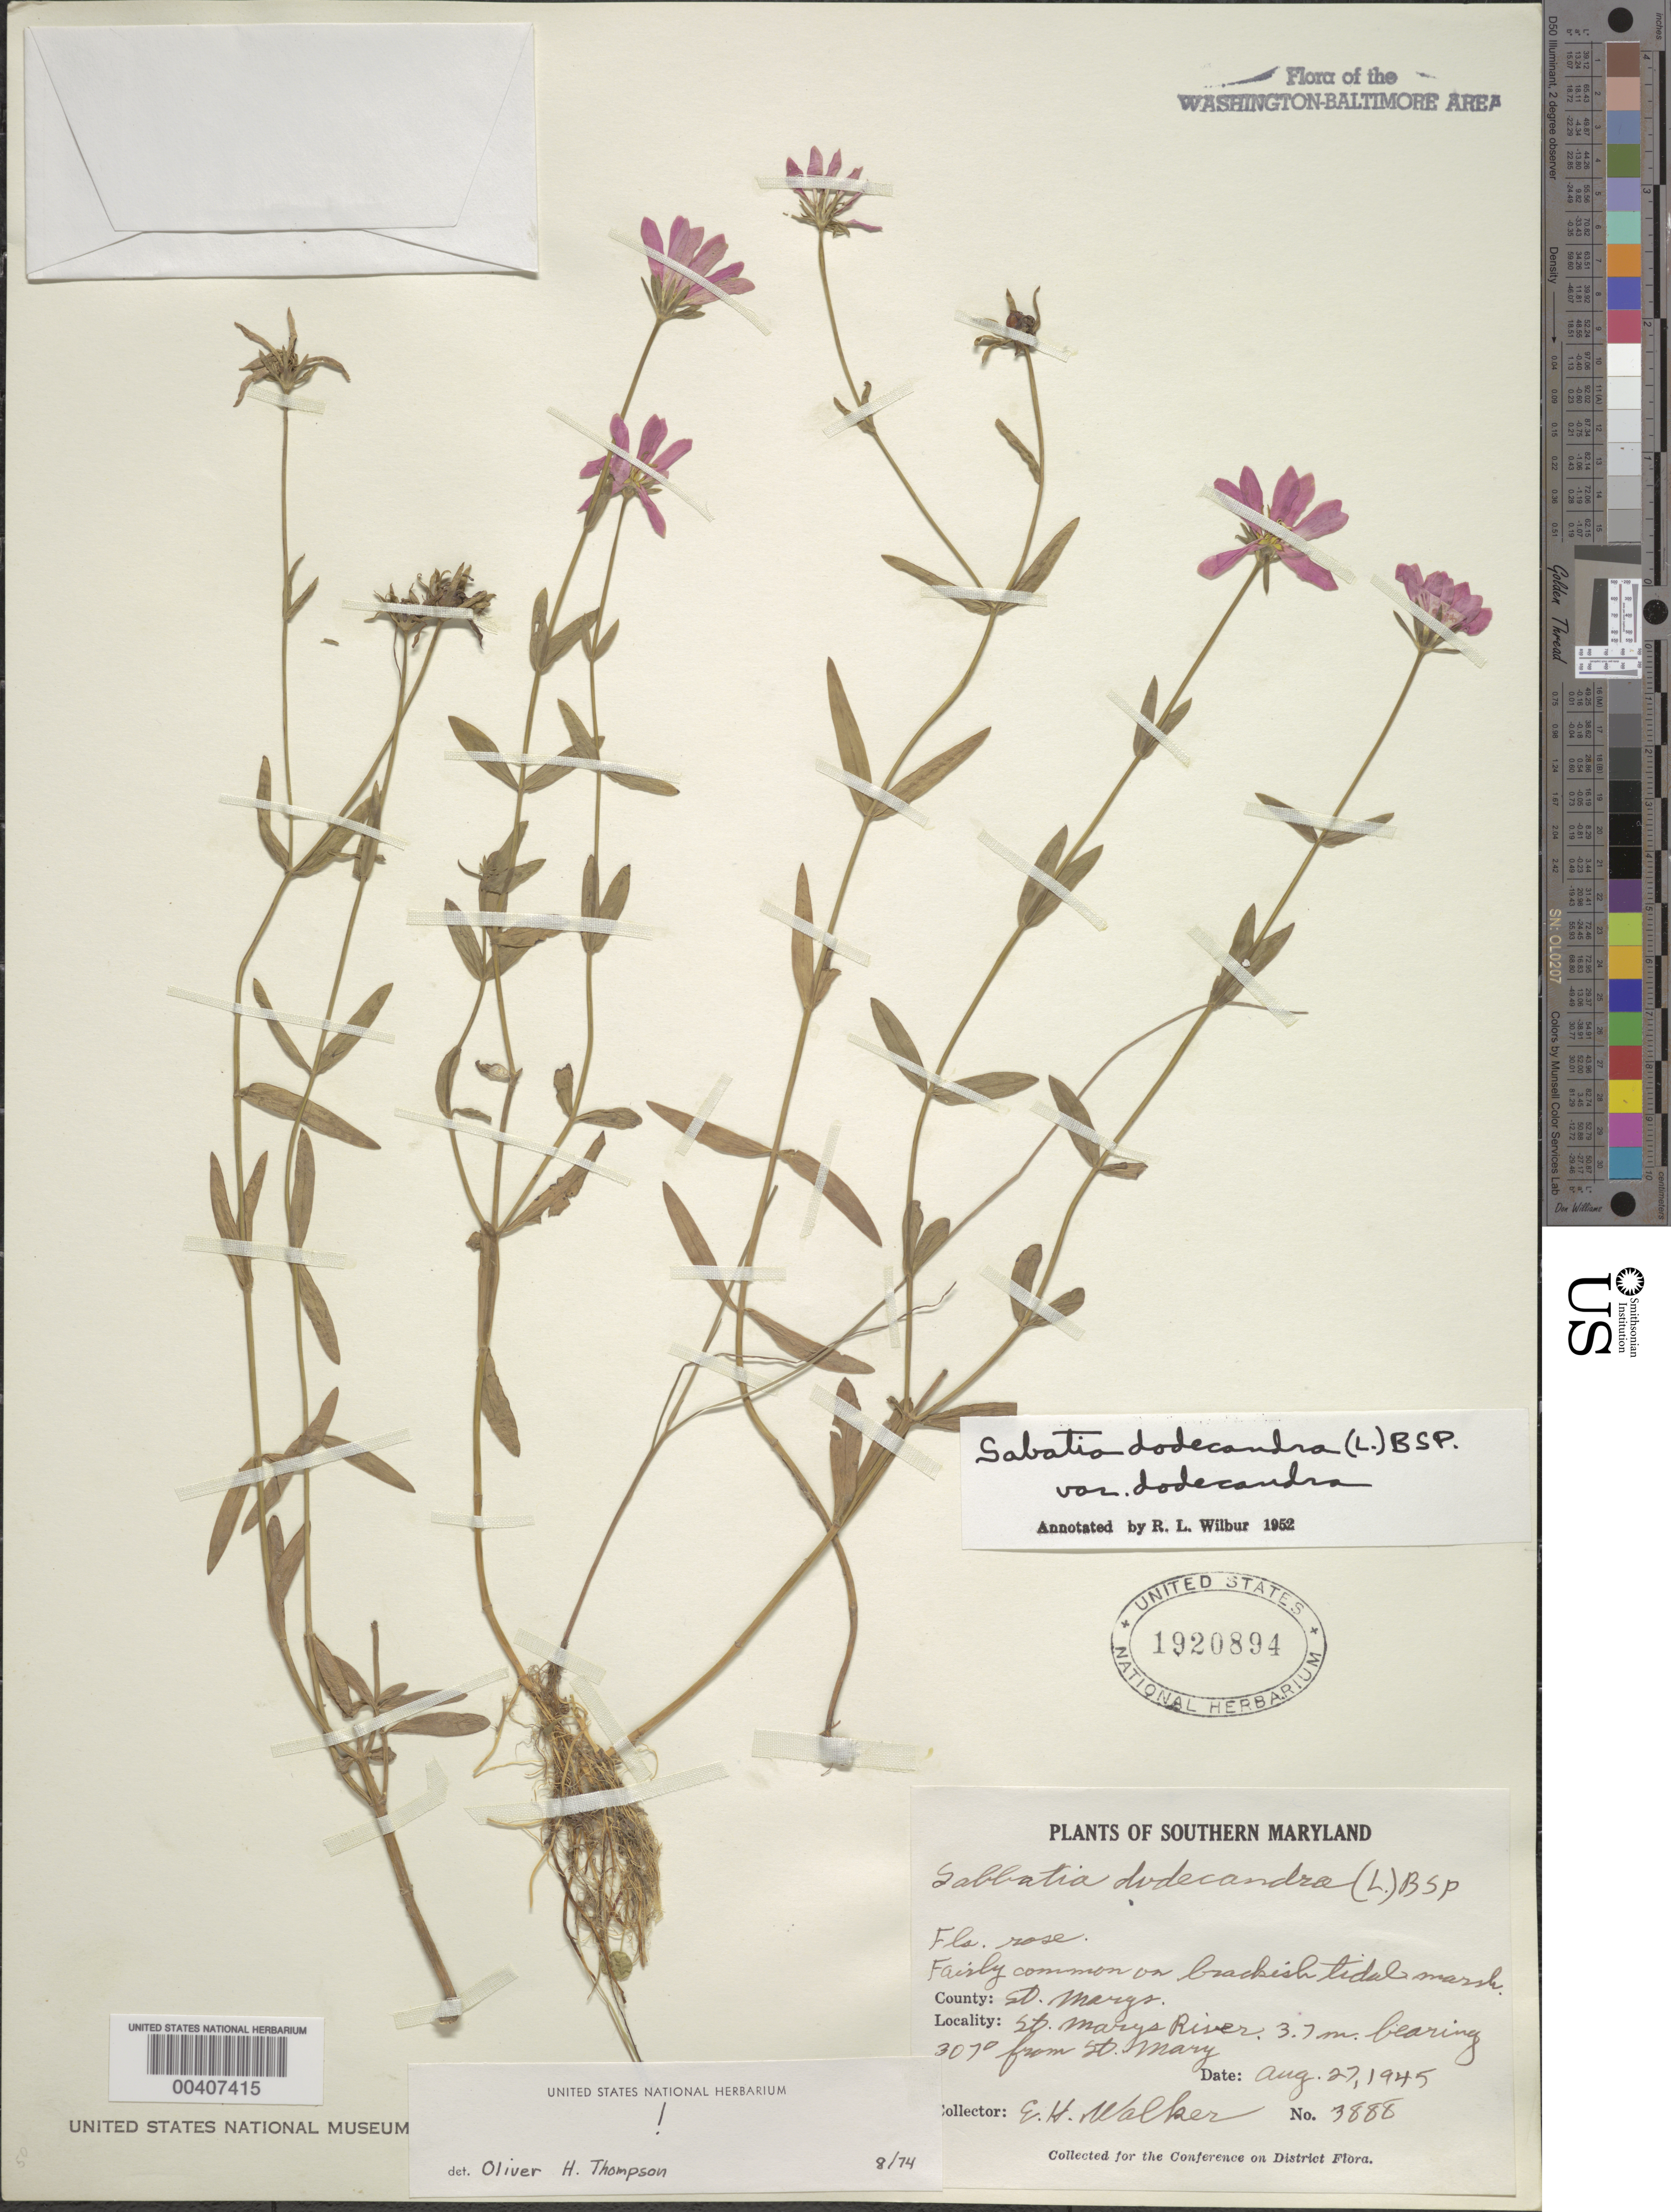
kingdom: Plantae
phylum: Tracheophyta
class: Magnoliopsida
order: Gentianales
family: Gentianaceae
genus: Sabatia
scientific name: Sabatia dodecandra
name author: (L.) Britton, Stearns & Poggenb.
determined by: Thompson, O. H.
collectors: E. H. Walker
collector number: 3888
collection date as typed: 27 Aug 1945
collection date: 1945-08-27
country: United States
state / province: Maryland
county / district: St. Mary's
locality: St. Mary's River, 3.7 mi. bearing 307 Degrees from St. Mary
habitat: Brackish tidal marsh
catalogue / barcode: US 1920894